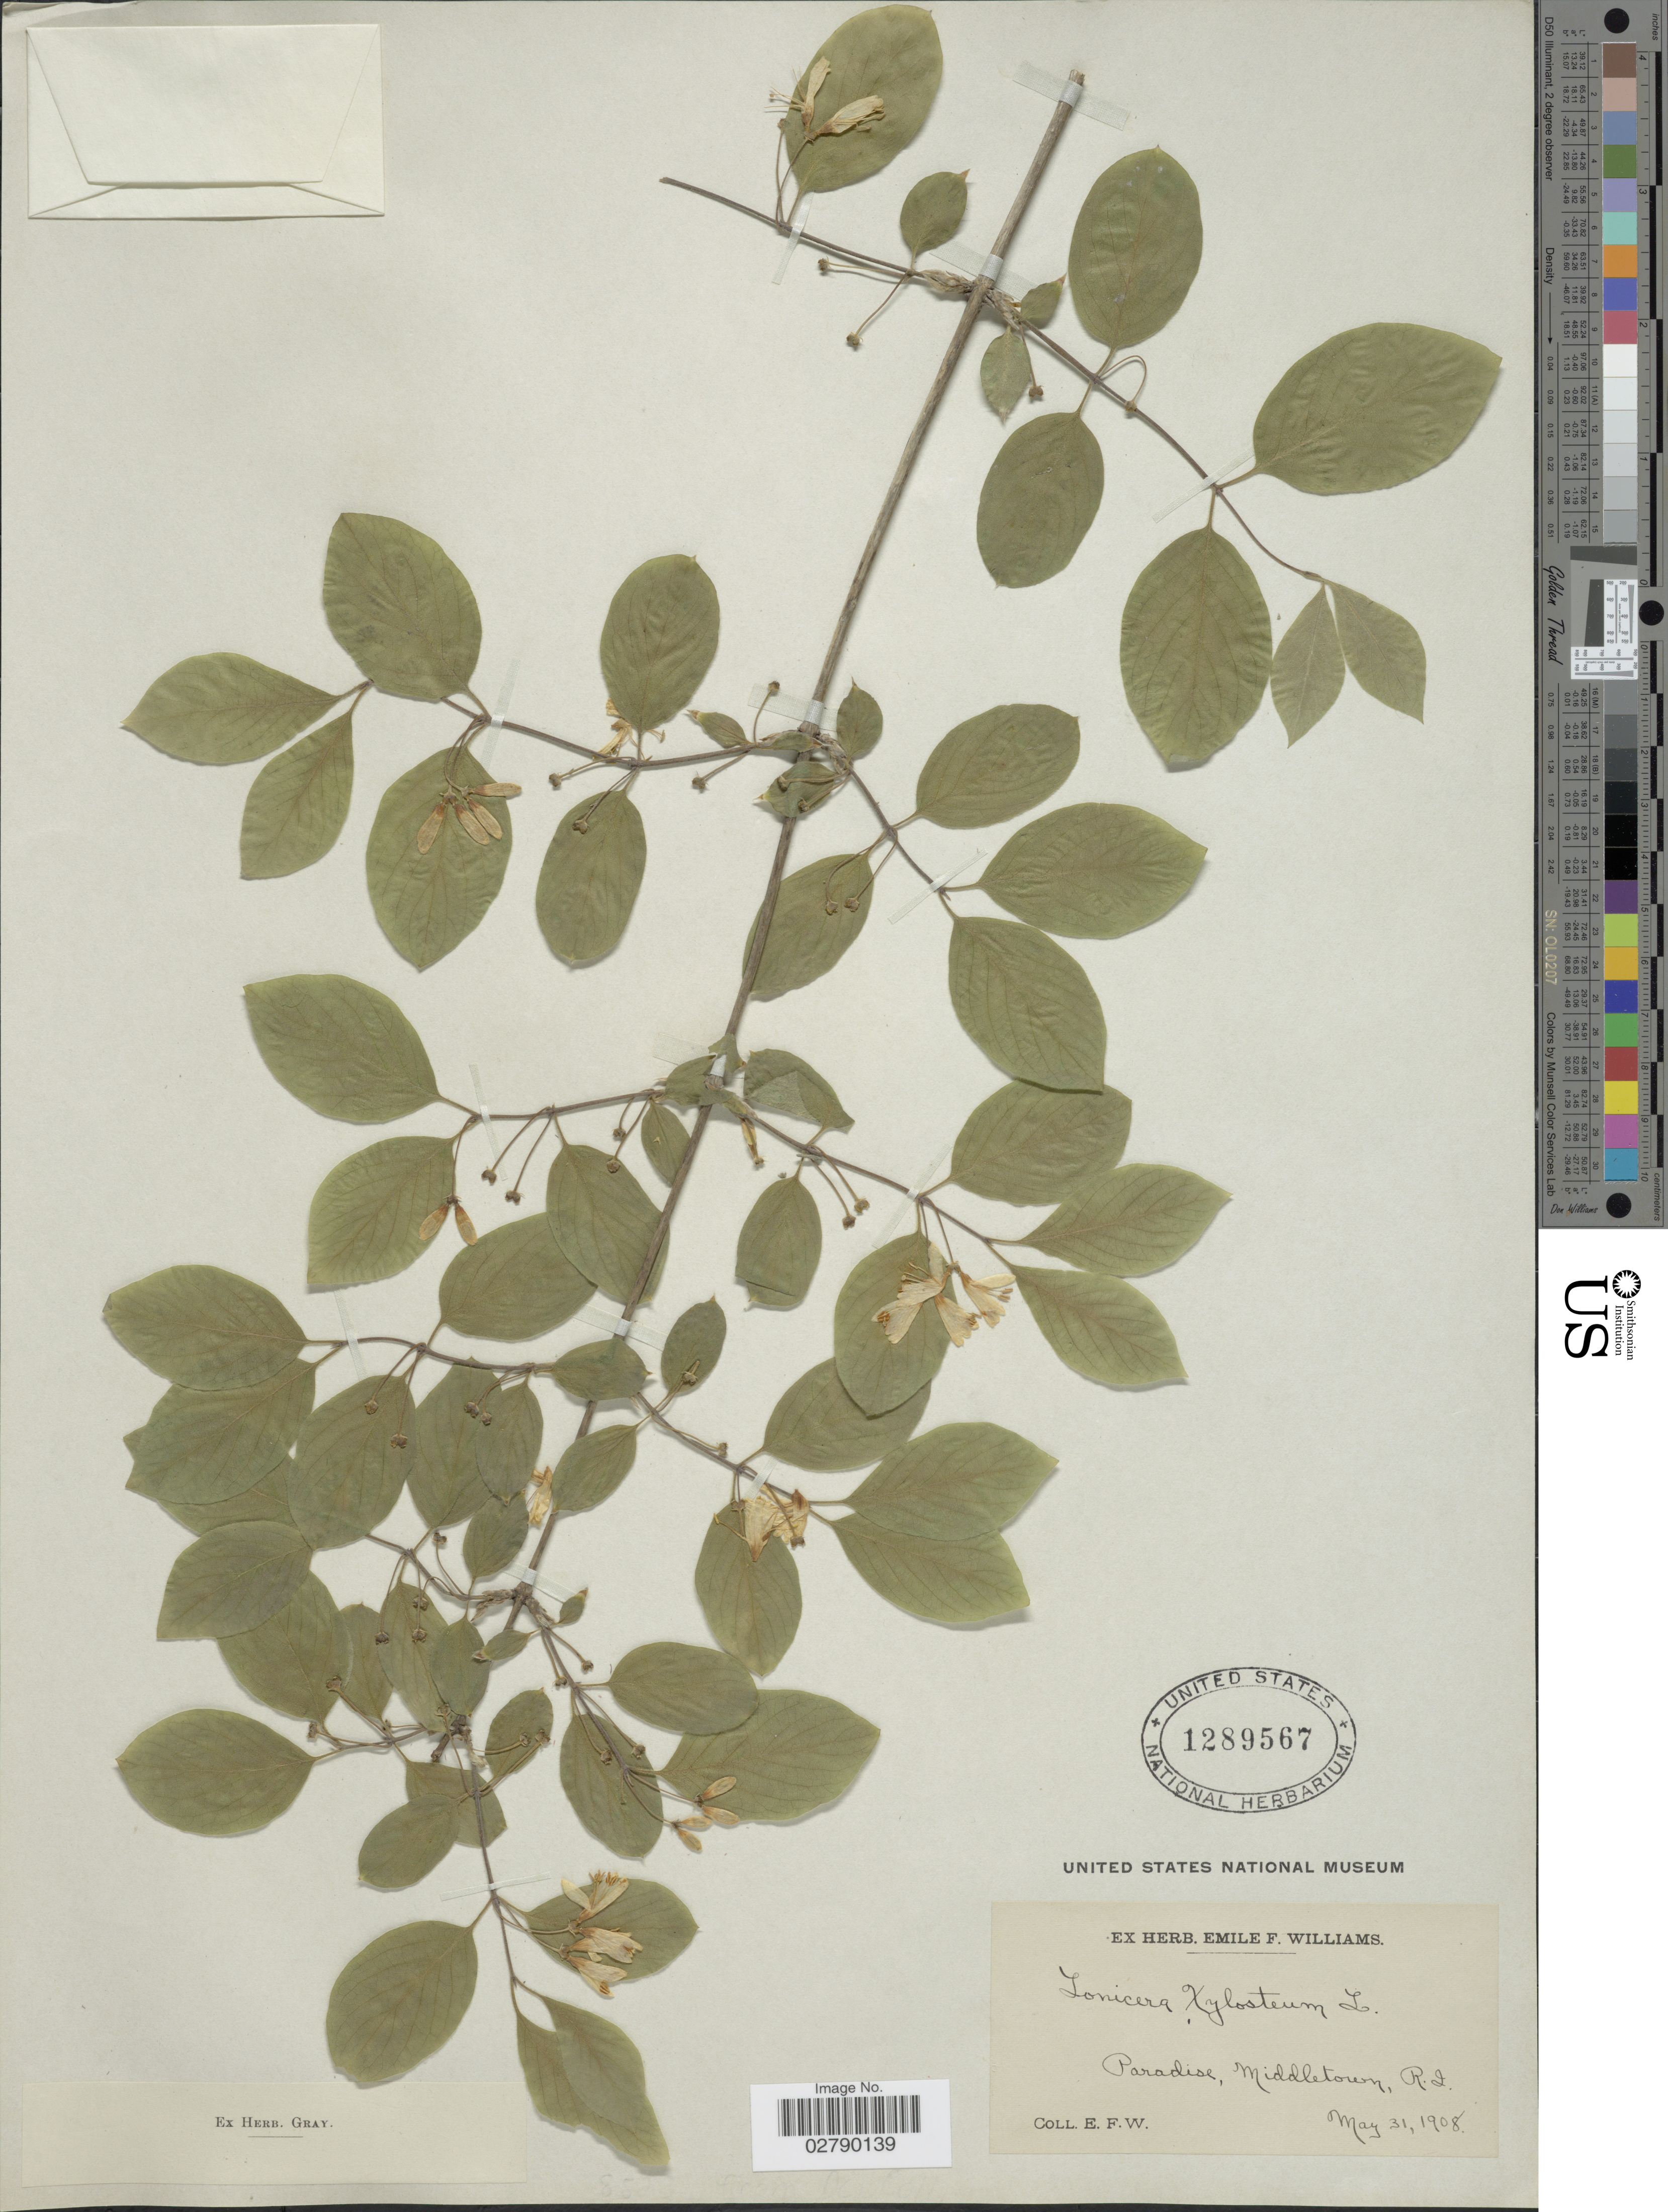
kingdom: Plantae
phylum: Tracheophyta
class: Magnoliopsida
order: Dipsacales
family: Caprifoliaceae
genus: Lonicera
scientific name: Lonicera xylosteum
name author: L.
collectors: E. F. Williams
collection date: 1908-05-31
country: United States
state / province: Rhode Island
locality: Paradise, Middletown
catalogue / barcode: US 1289567